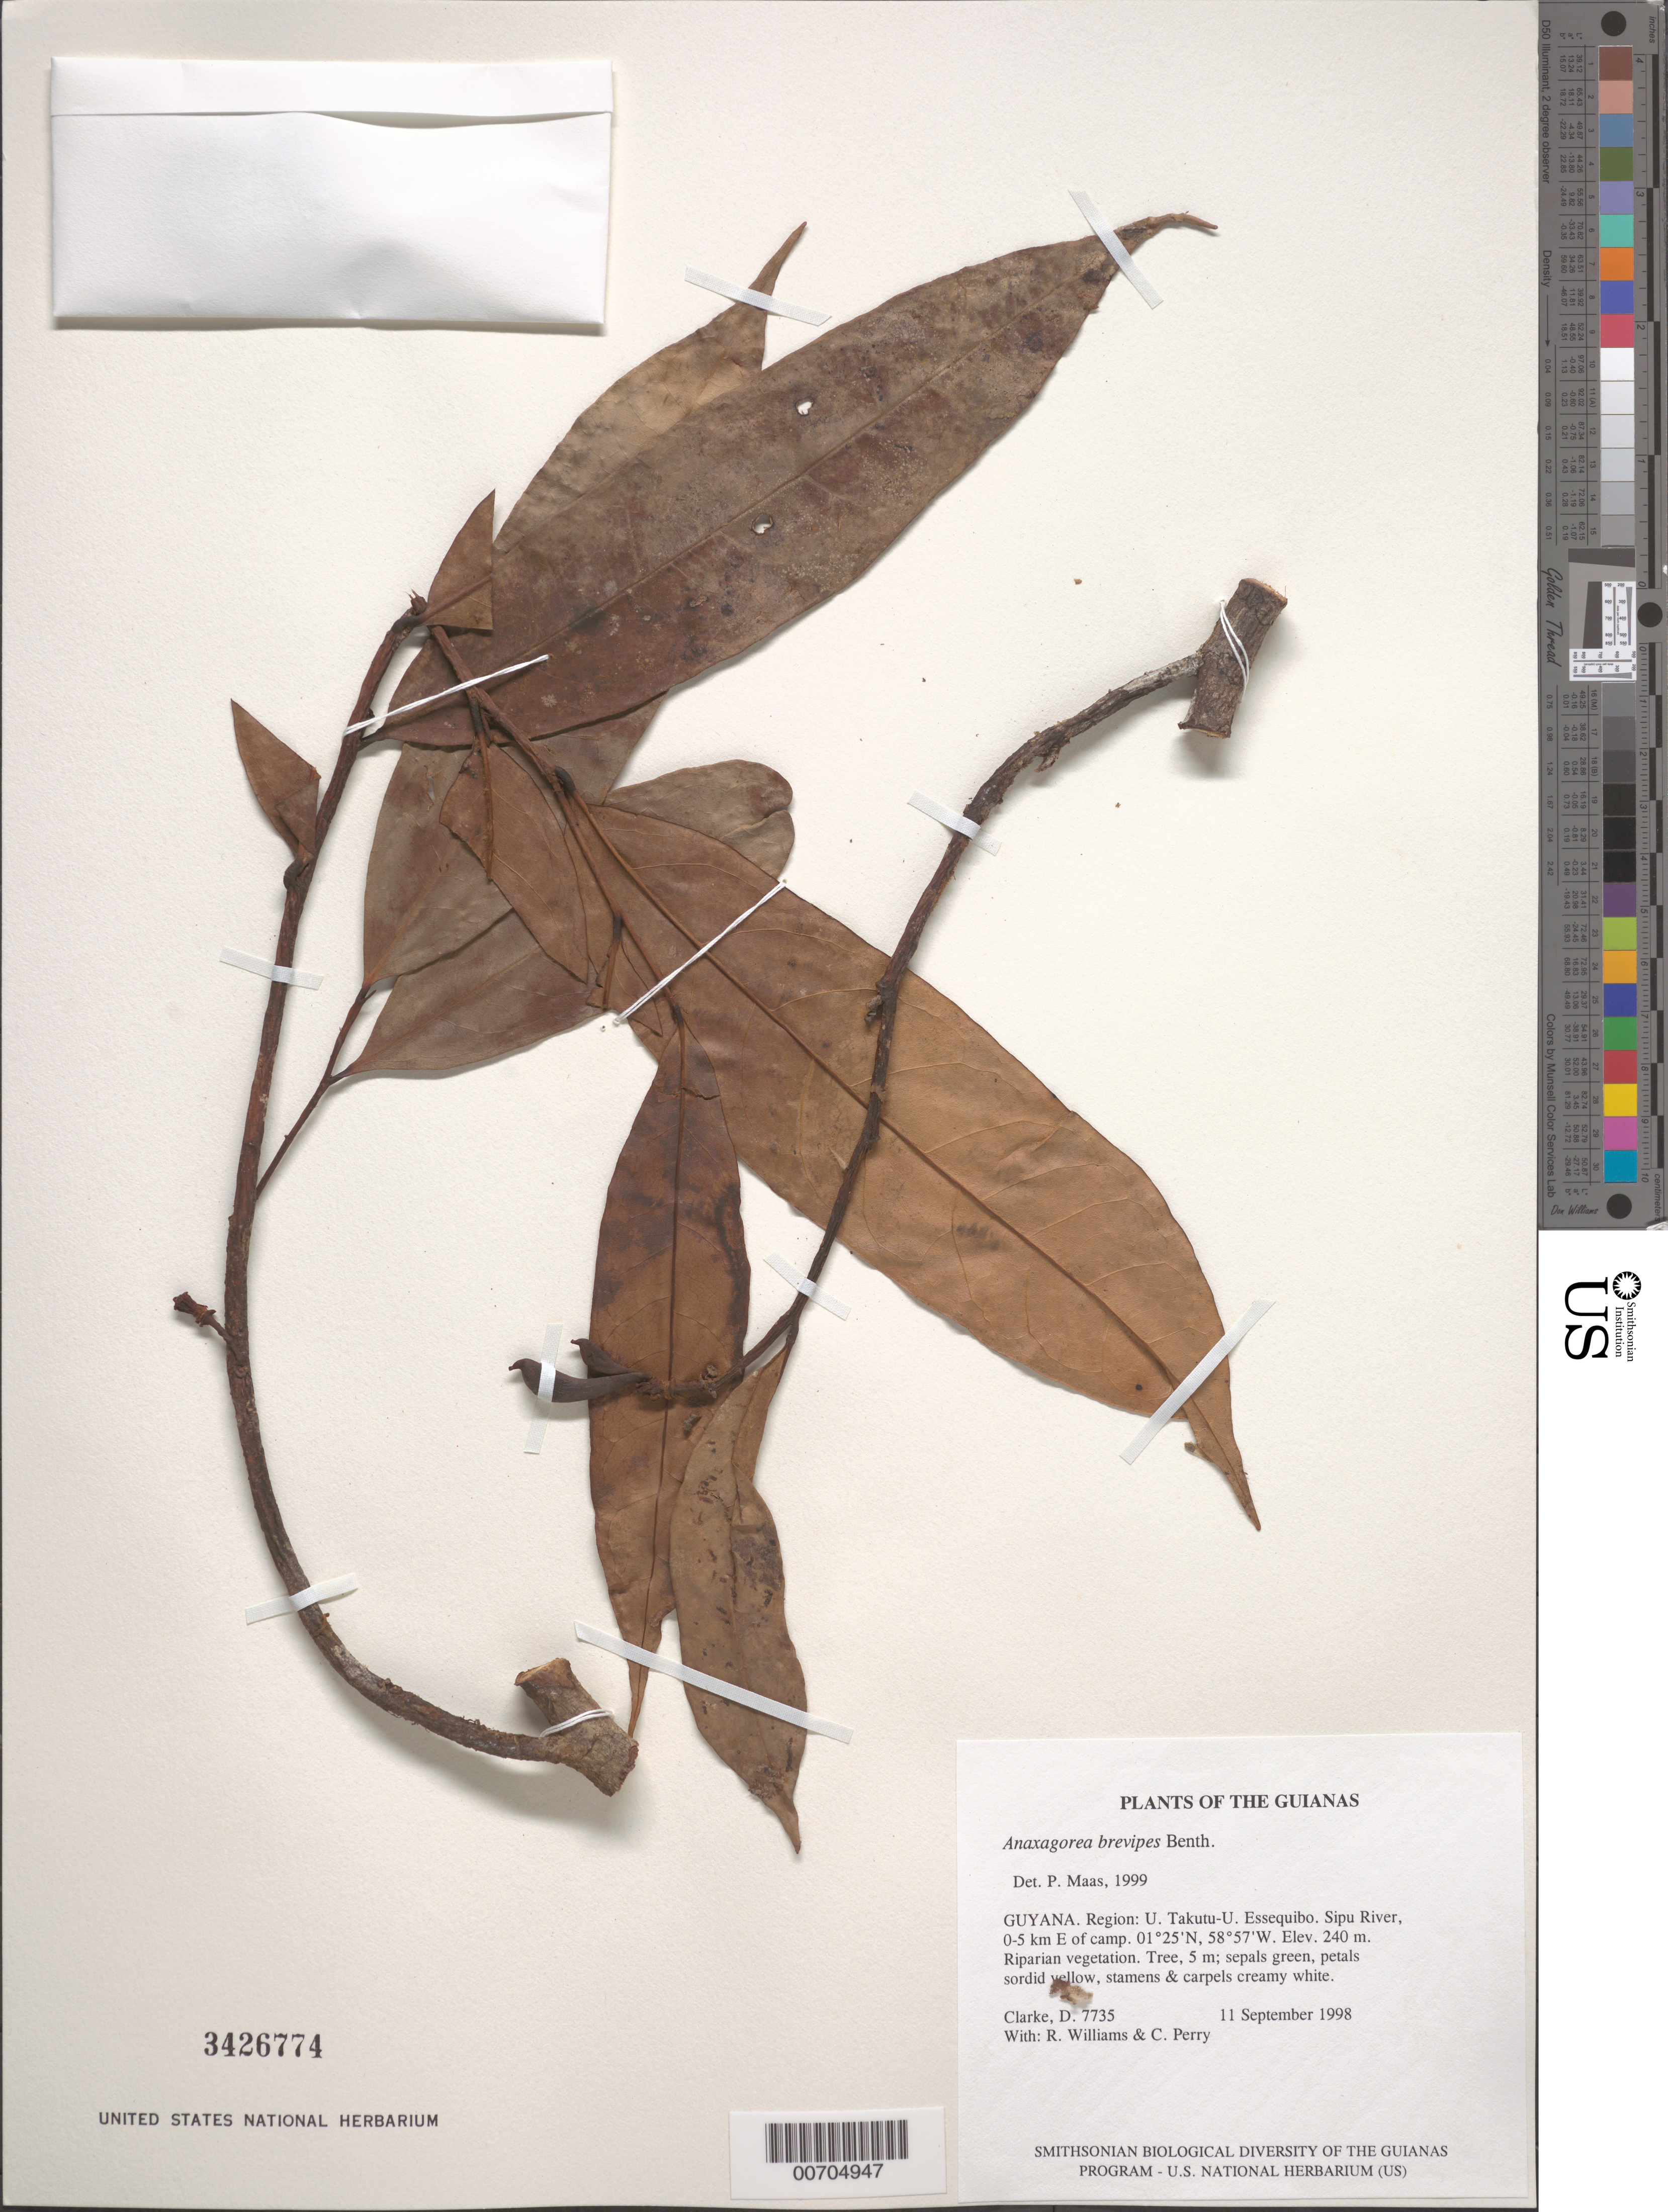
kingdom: Plantae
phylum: Tracheophyta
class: Magnoliopsida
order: Magnoliales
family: Annonaceae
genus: Anaxagorea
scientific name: Anaxagorea brevipes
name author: Benth.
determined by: Maas, Paul J. M.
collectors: H. D. Clarke, R. Williams & C. Perry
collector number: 7735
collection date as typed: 11 September 1998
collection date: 1998-09-11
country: Guyana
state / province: U. Takutu-U. Essequibo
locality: Sipu River, 0-5 km E of camp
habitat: Riparian vegetation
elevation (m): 240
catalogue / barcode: US 3426774